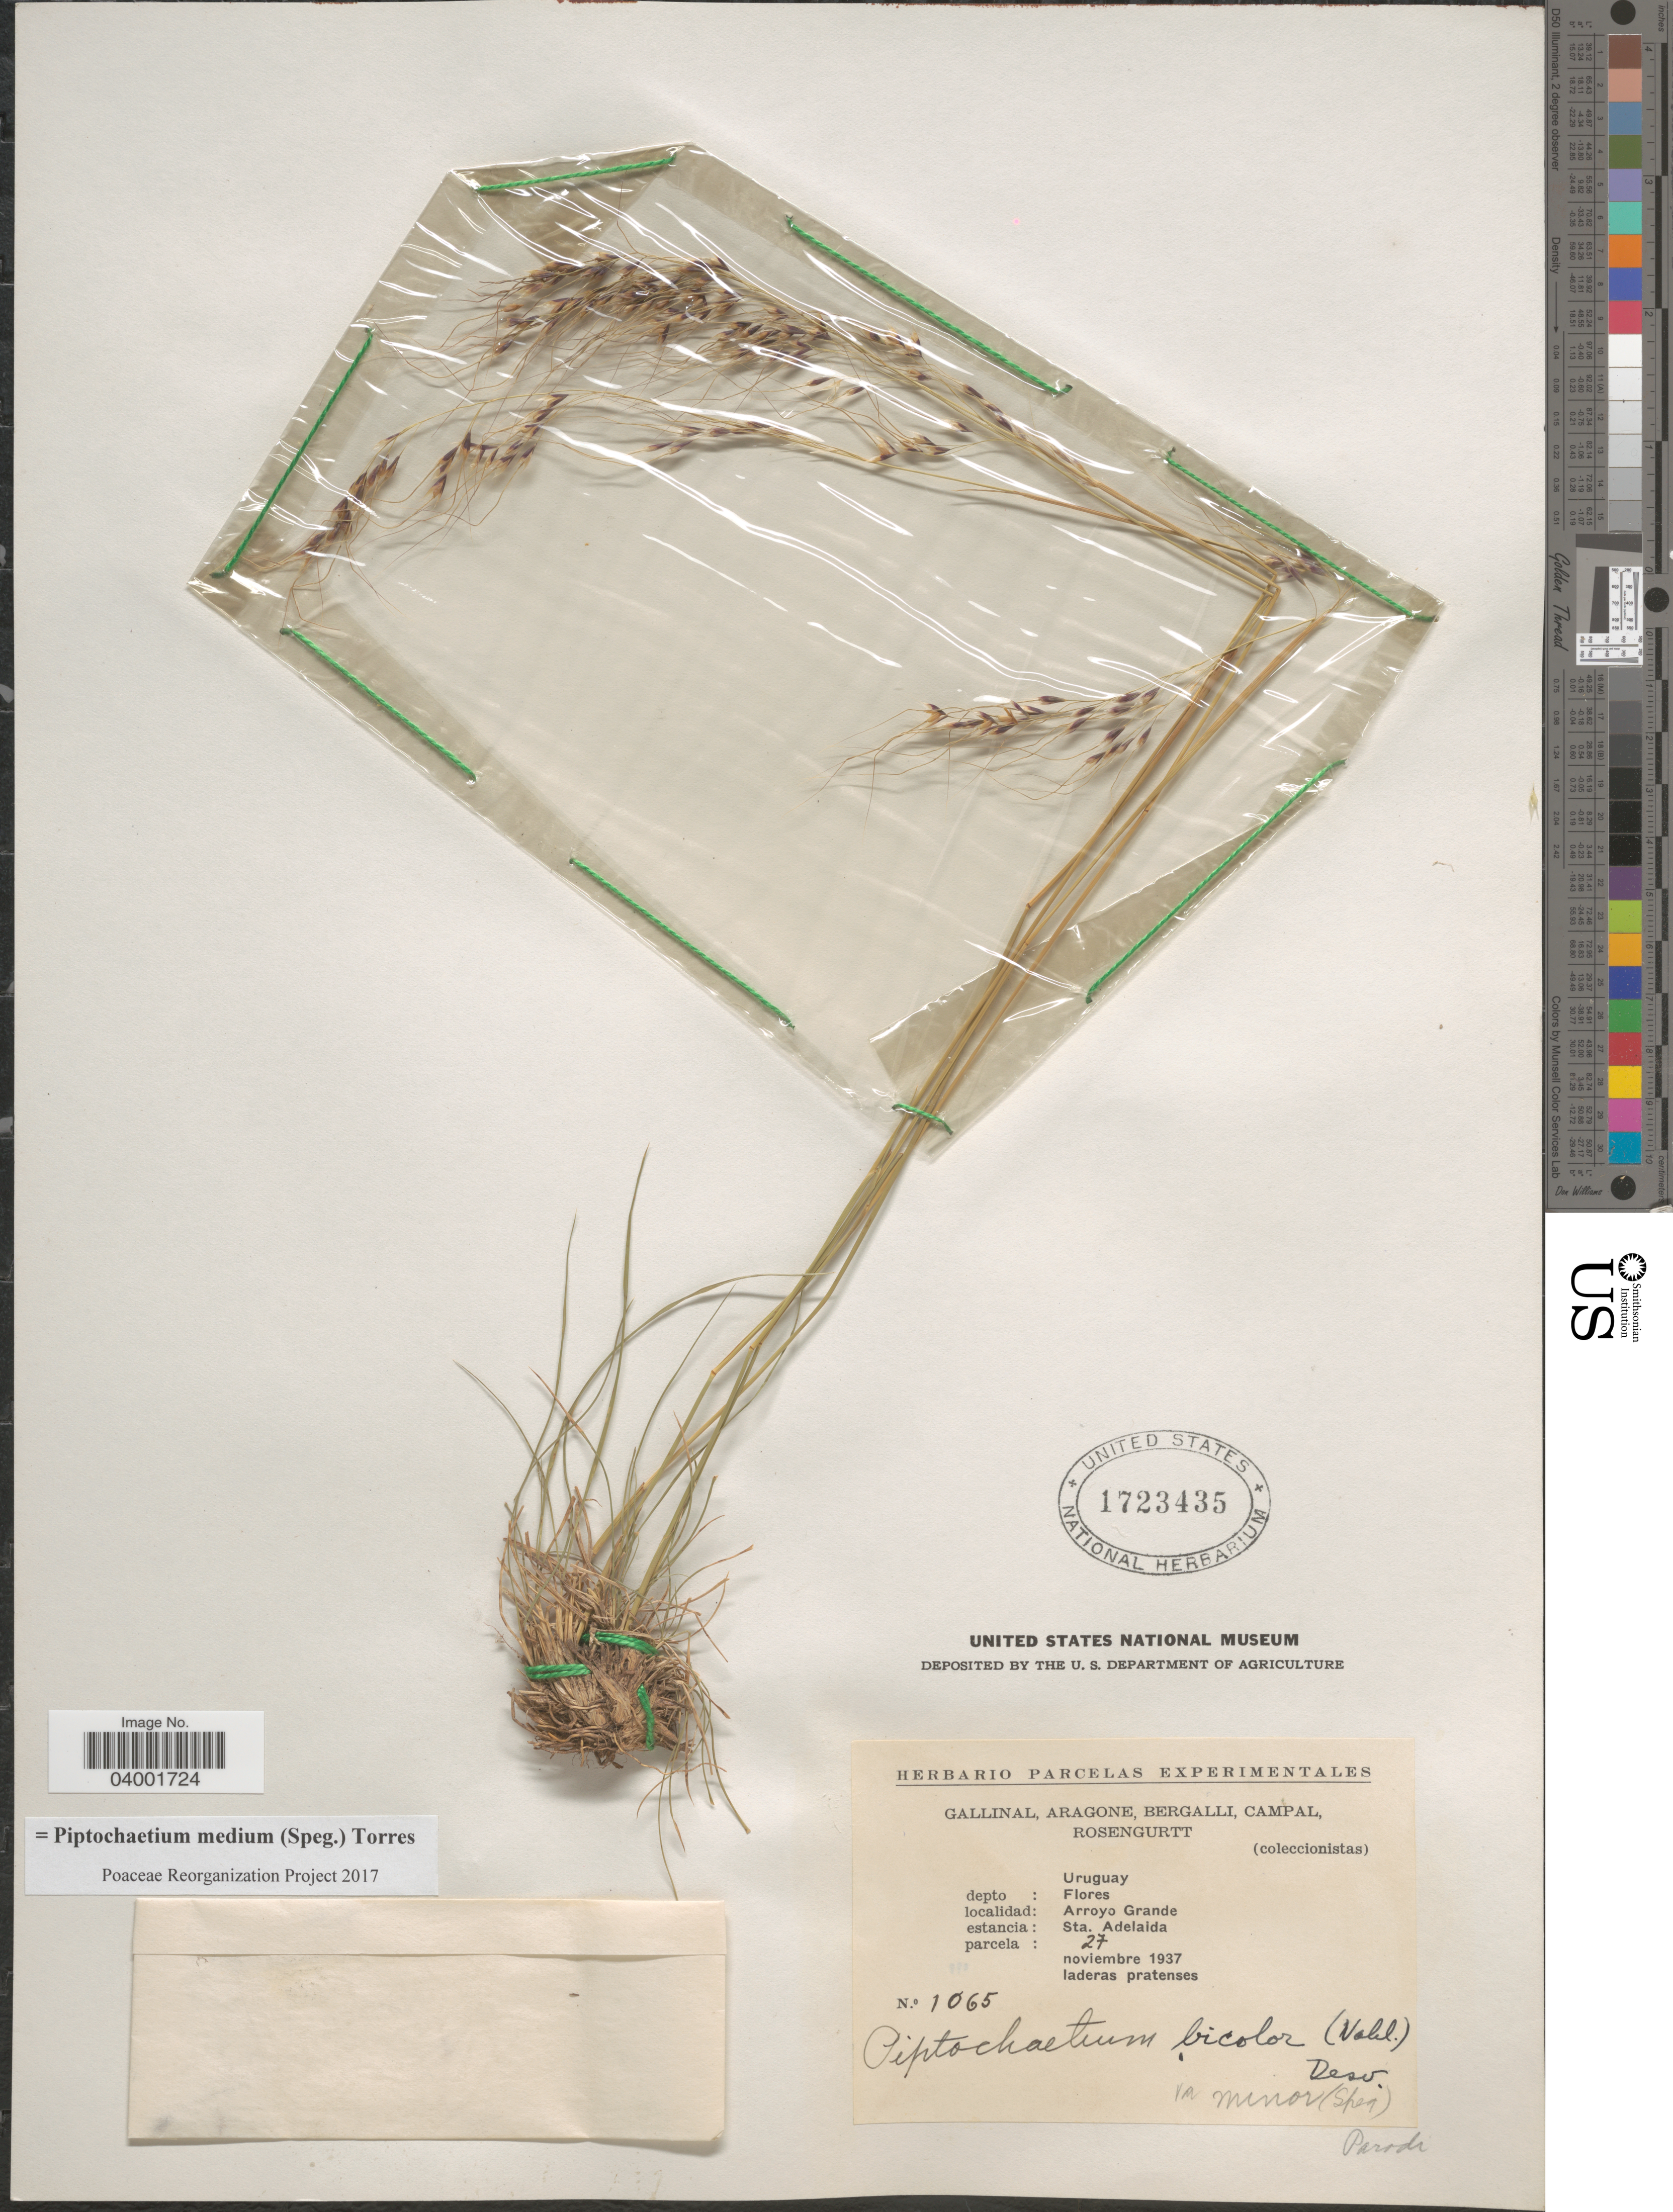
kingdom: Plantae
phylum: Tracheophyta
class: Liliopsida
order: Poales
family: Poaceae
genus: Piptochaetium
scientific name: Piptochaetium medium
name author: (Speg.) Torres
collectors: -. Gallinal, -- Aragone, -- Bergalli, -- Campal & Rosengurtt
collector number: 1065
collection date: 1937-11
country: Uruguay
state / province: Flores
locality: Depto: Flores. Arroyo Grande. Estancia: Sta. Adelaida. Parcela: 27.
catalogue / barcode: US 1723435